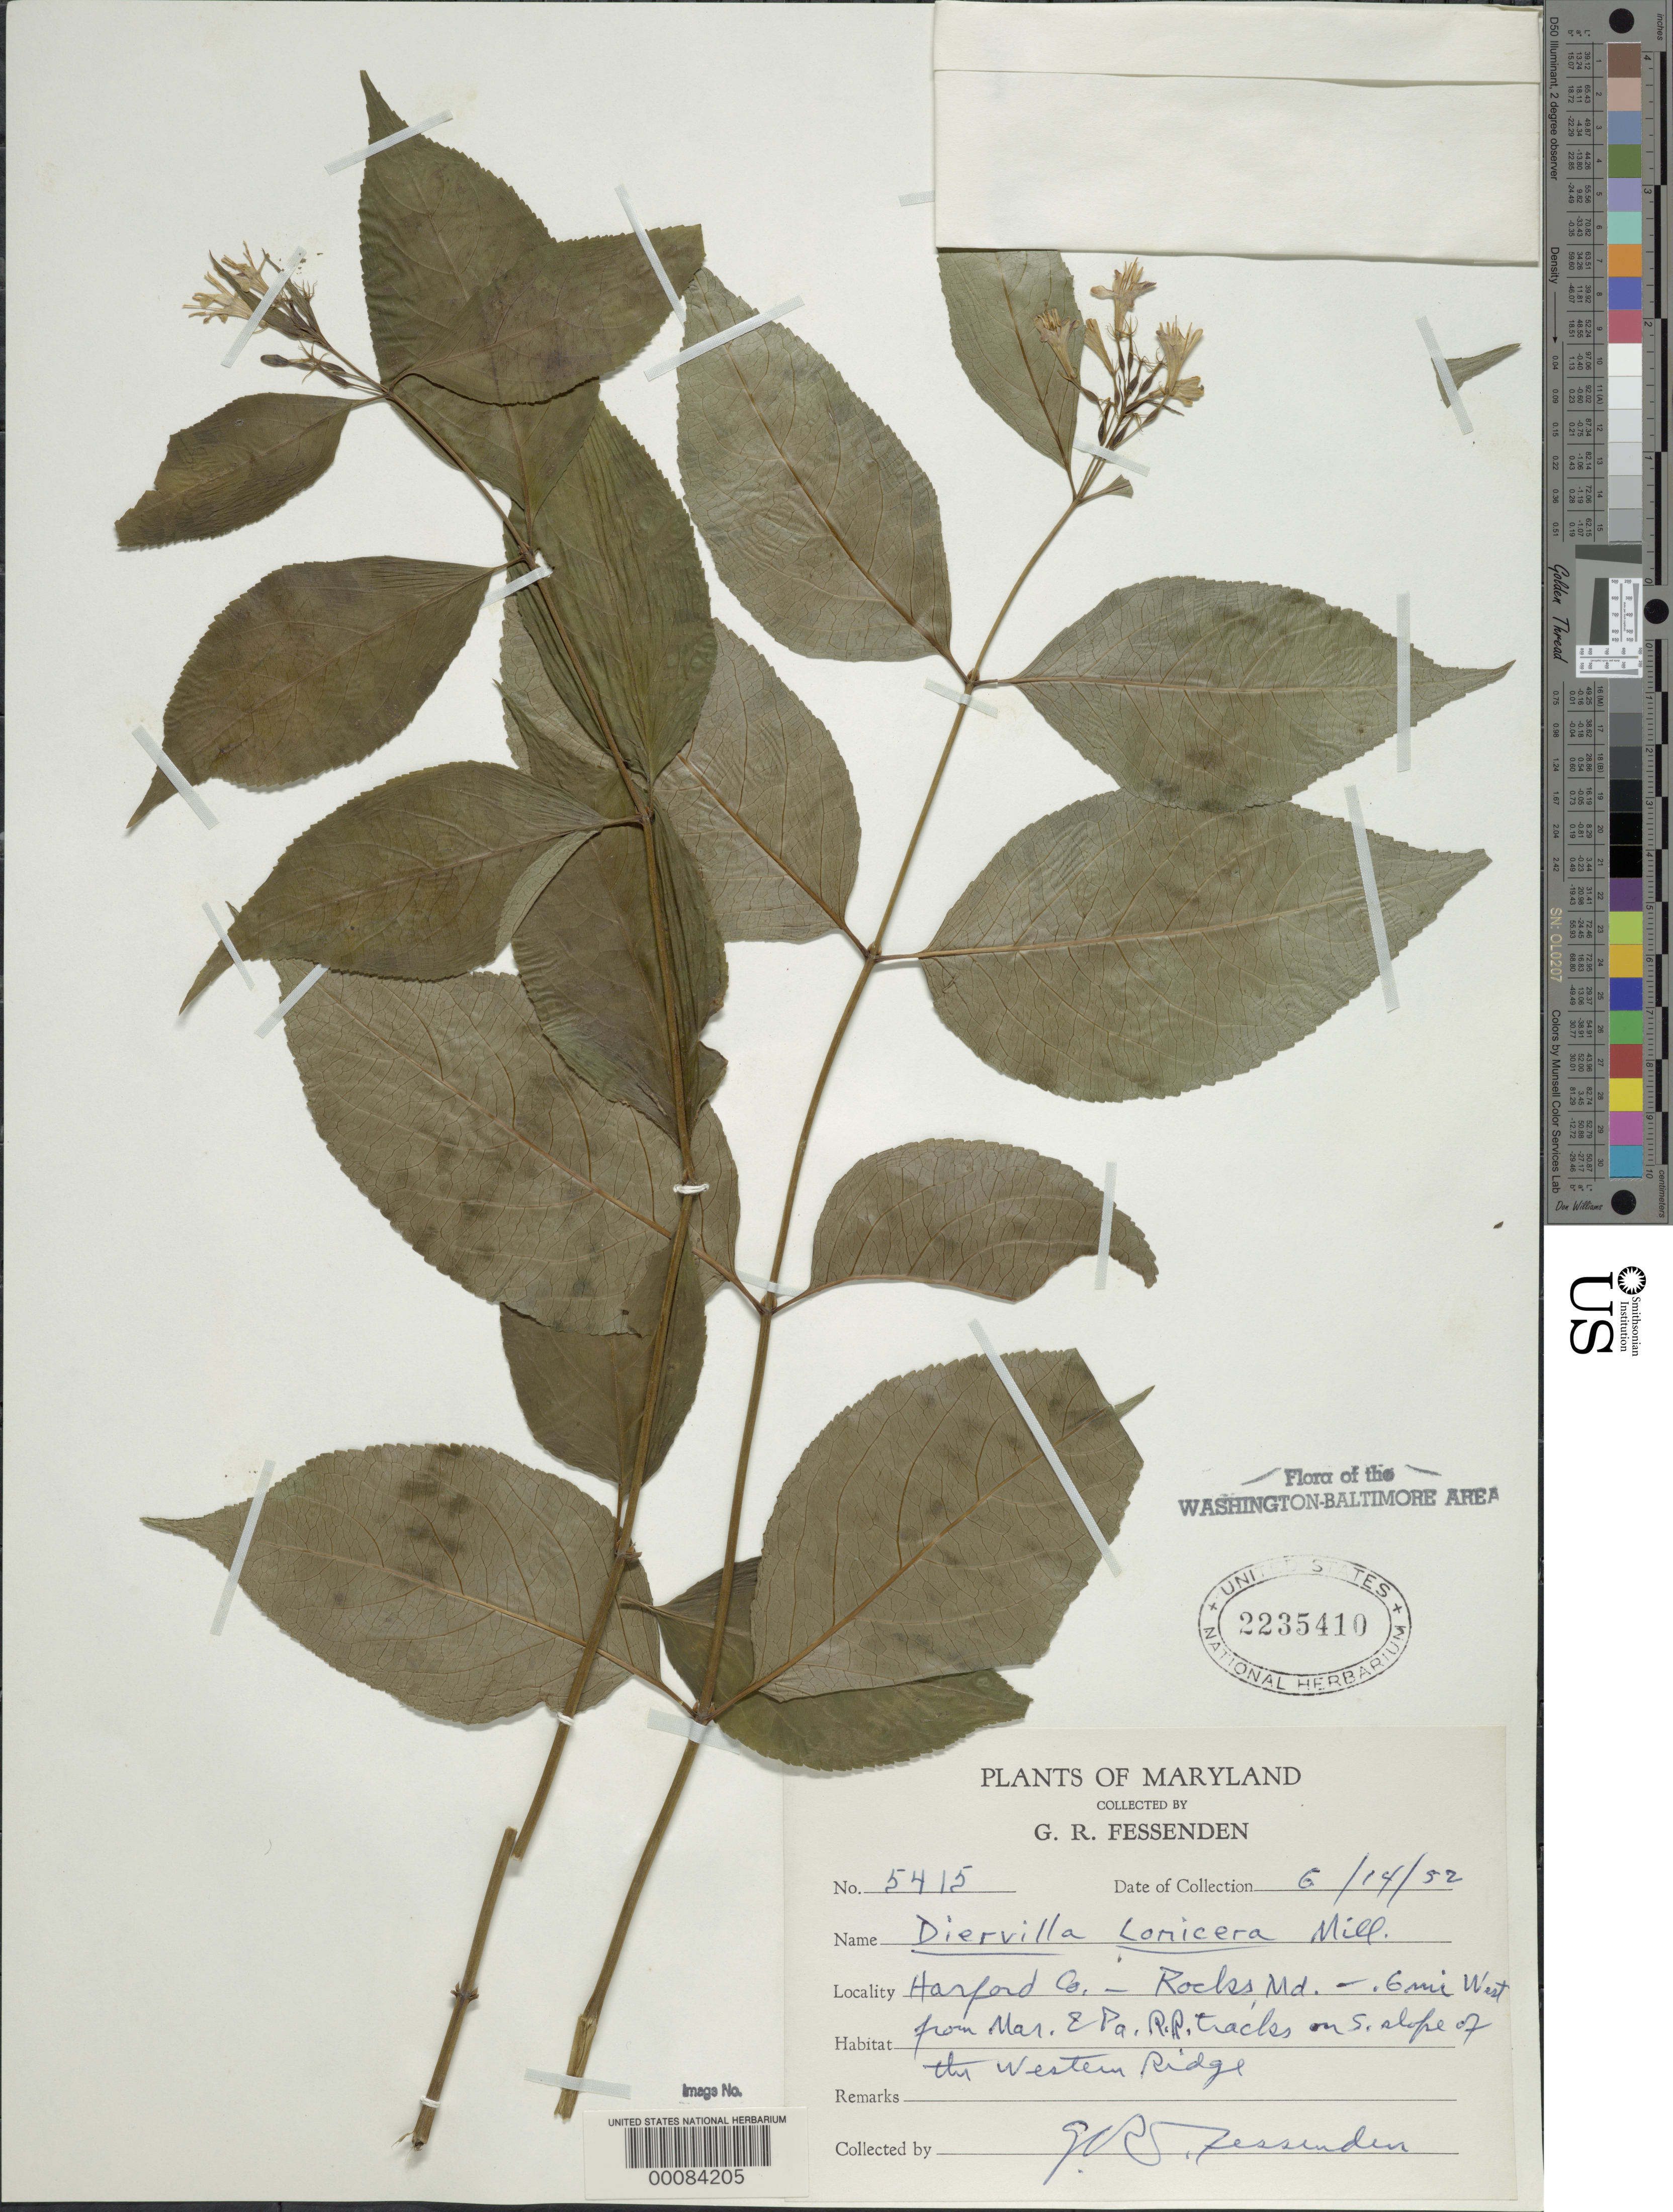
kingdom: Plantae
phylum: Tracheophyta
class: Magnoliopsida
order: Dipsacales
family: Caprifoliaceae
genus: Diervilla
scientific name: Diervilla lonicera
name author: Mill.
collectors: G. Fessenden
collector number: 5415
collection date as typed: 14 Jun 1952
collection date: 1952-06-14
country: United States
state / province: Maryland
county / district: Harford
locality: Western Ridge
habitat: Ridge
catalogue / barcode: US 2235410